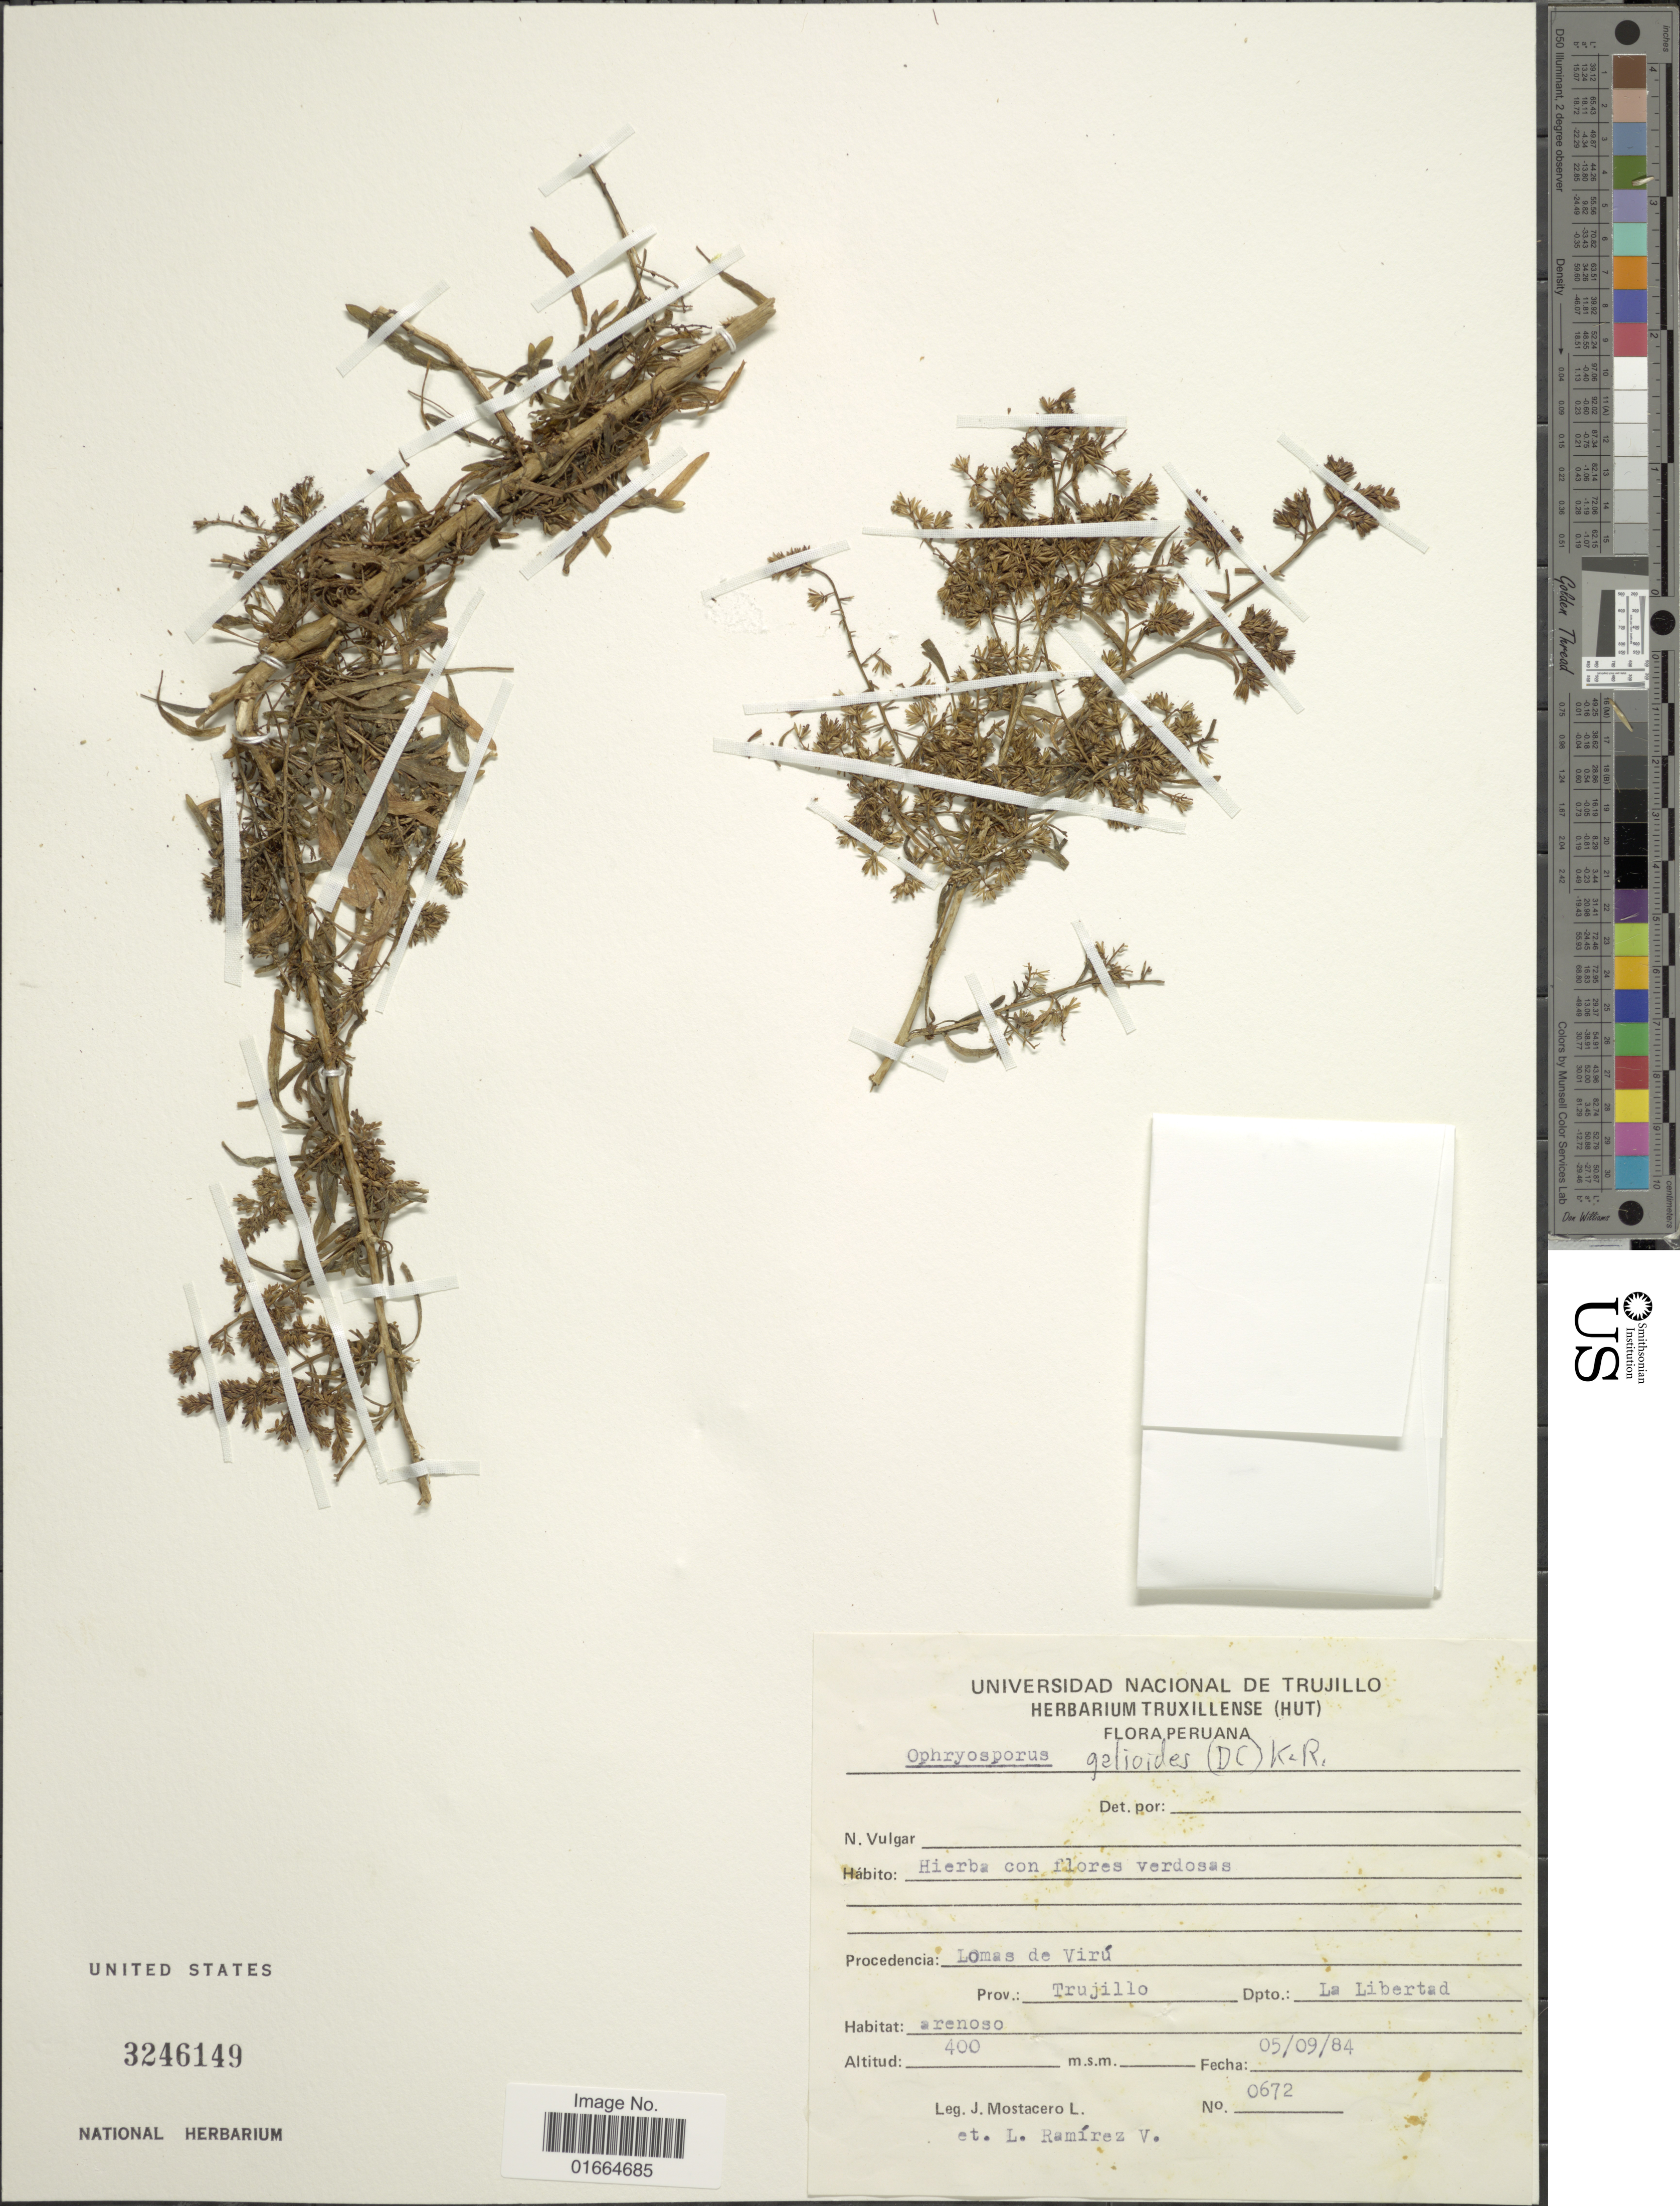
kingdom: Plantae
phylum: Tracheophyta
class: Magnoliopsida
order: Asterales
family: Asteraceae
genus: Ophryosporus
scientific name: Ophryosporus hartwegii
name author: (B.L. Rob.) R.M. King & H. Rob.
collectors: J. Mostacero L. & L. Ramirez V.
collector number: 0672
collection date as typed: Transcribed d/m/y: 5/9/84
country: Peru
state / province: La Libertad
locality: Procendencia: Lomas de Viru, Prov.: Trujillo, Dpto.: La Libertad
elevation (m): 400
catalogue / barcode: US 3246149